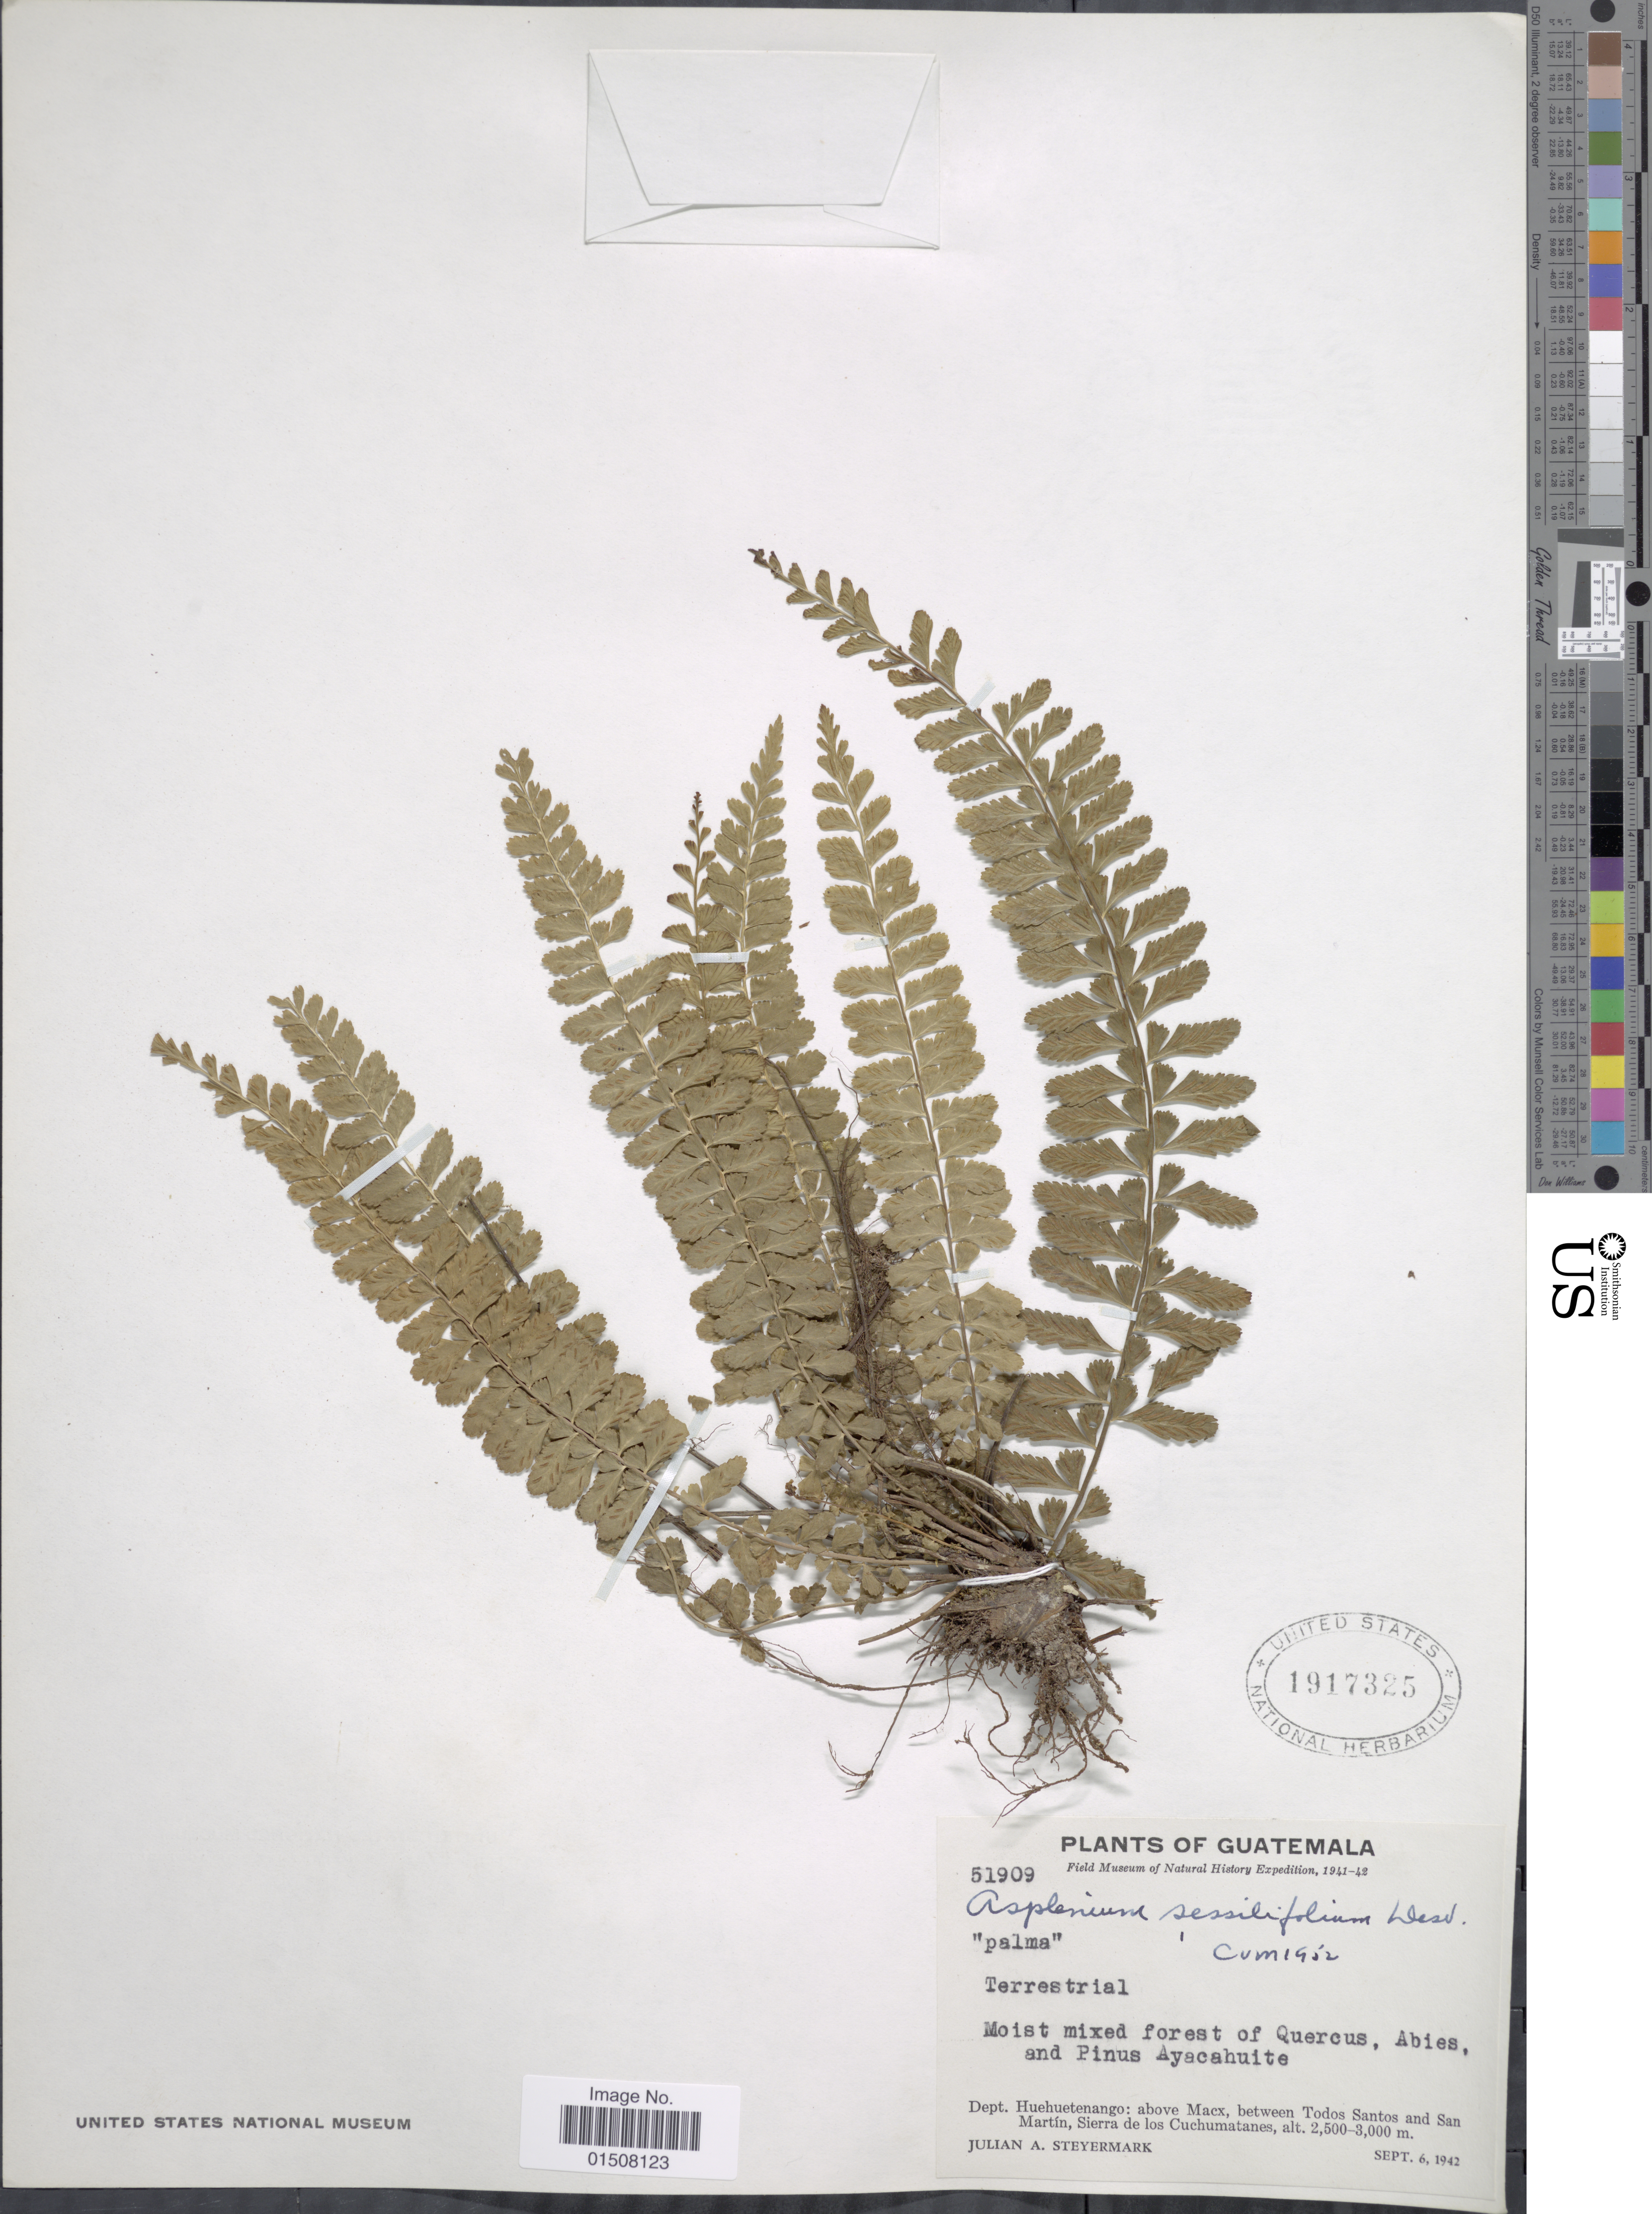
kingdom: Plantae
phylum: Tracheophyta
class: Polypodiopsida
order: Polypodiales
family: Aspleniaceae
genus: Asplenium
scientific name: Asplenium sessilifolium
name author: Desv.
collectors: J. Steyermark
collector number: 51909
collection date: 1942-09-06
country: Guatemala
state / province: Huehuetenango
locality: Above Macx, between Todos Santos and San Martin, Sierra de los Cuchumatanes, Abies, and Pinus Ayacahuite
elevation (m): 2500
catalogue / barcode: US 1917325